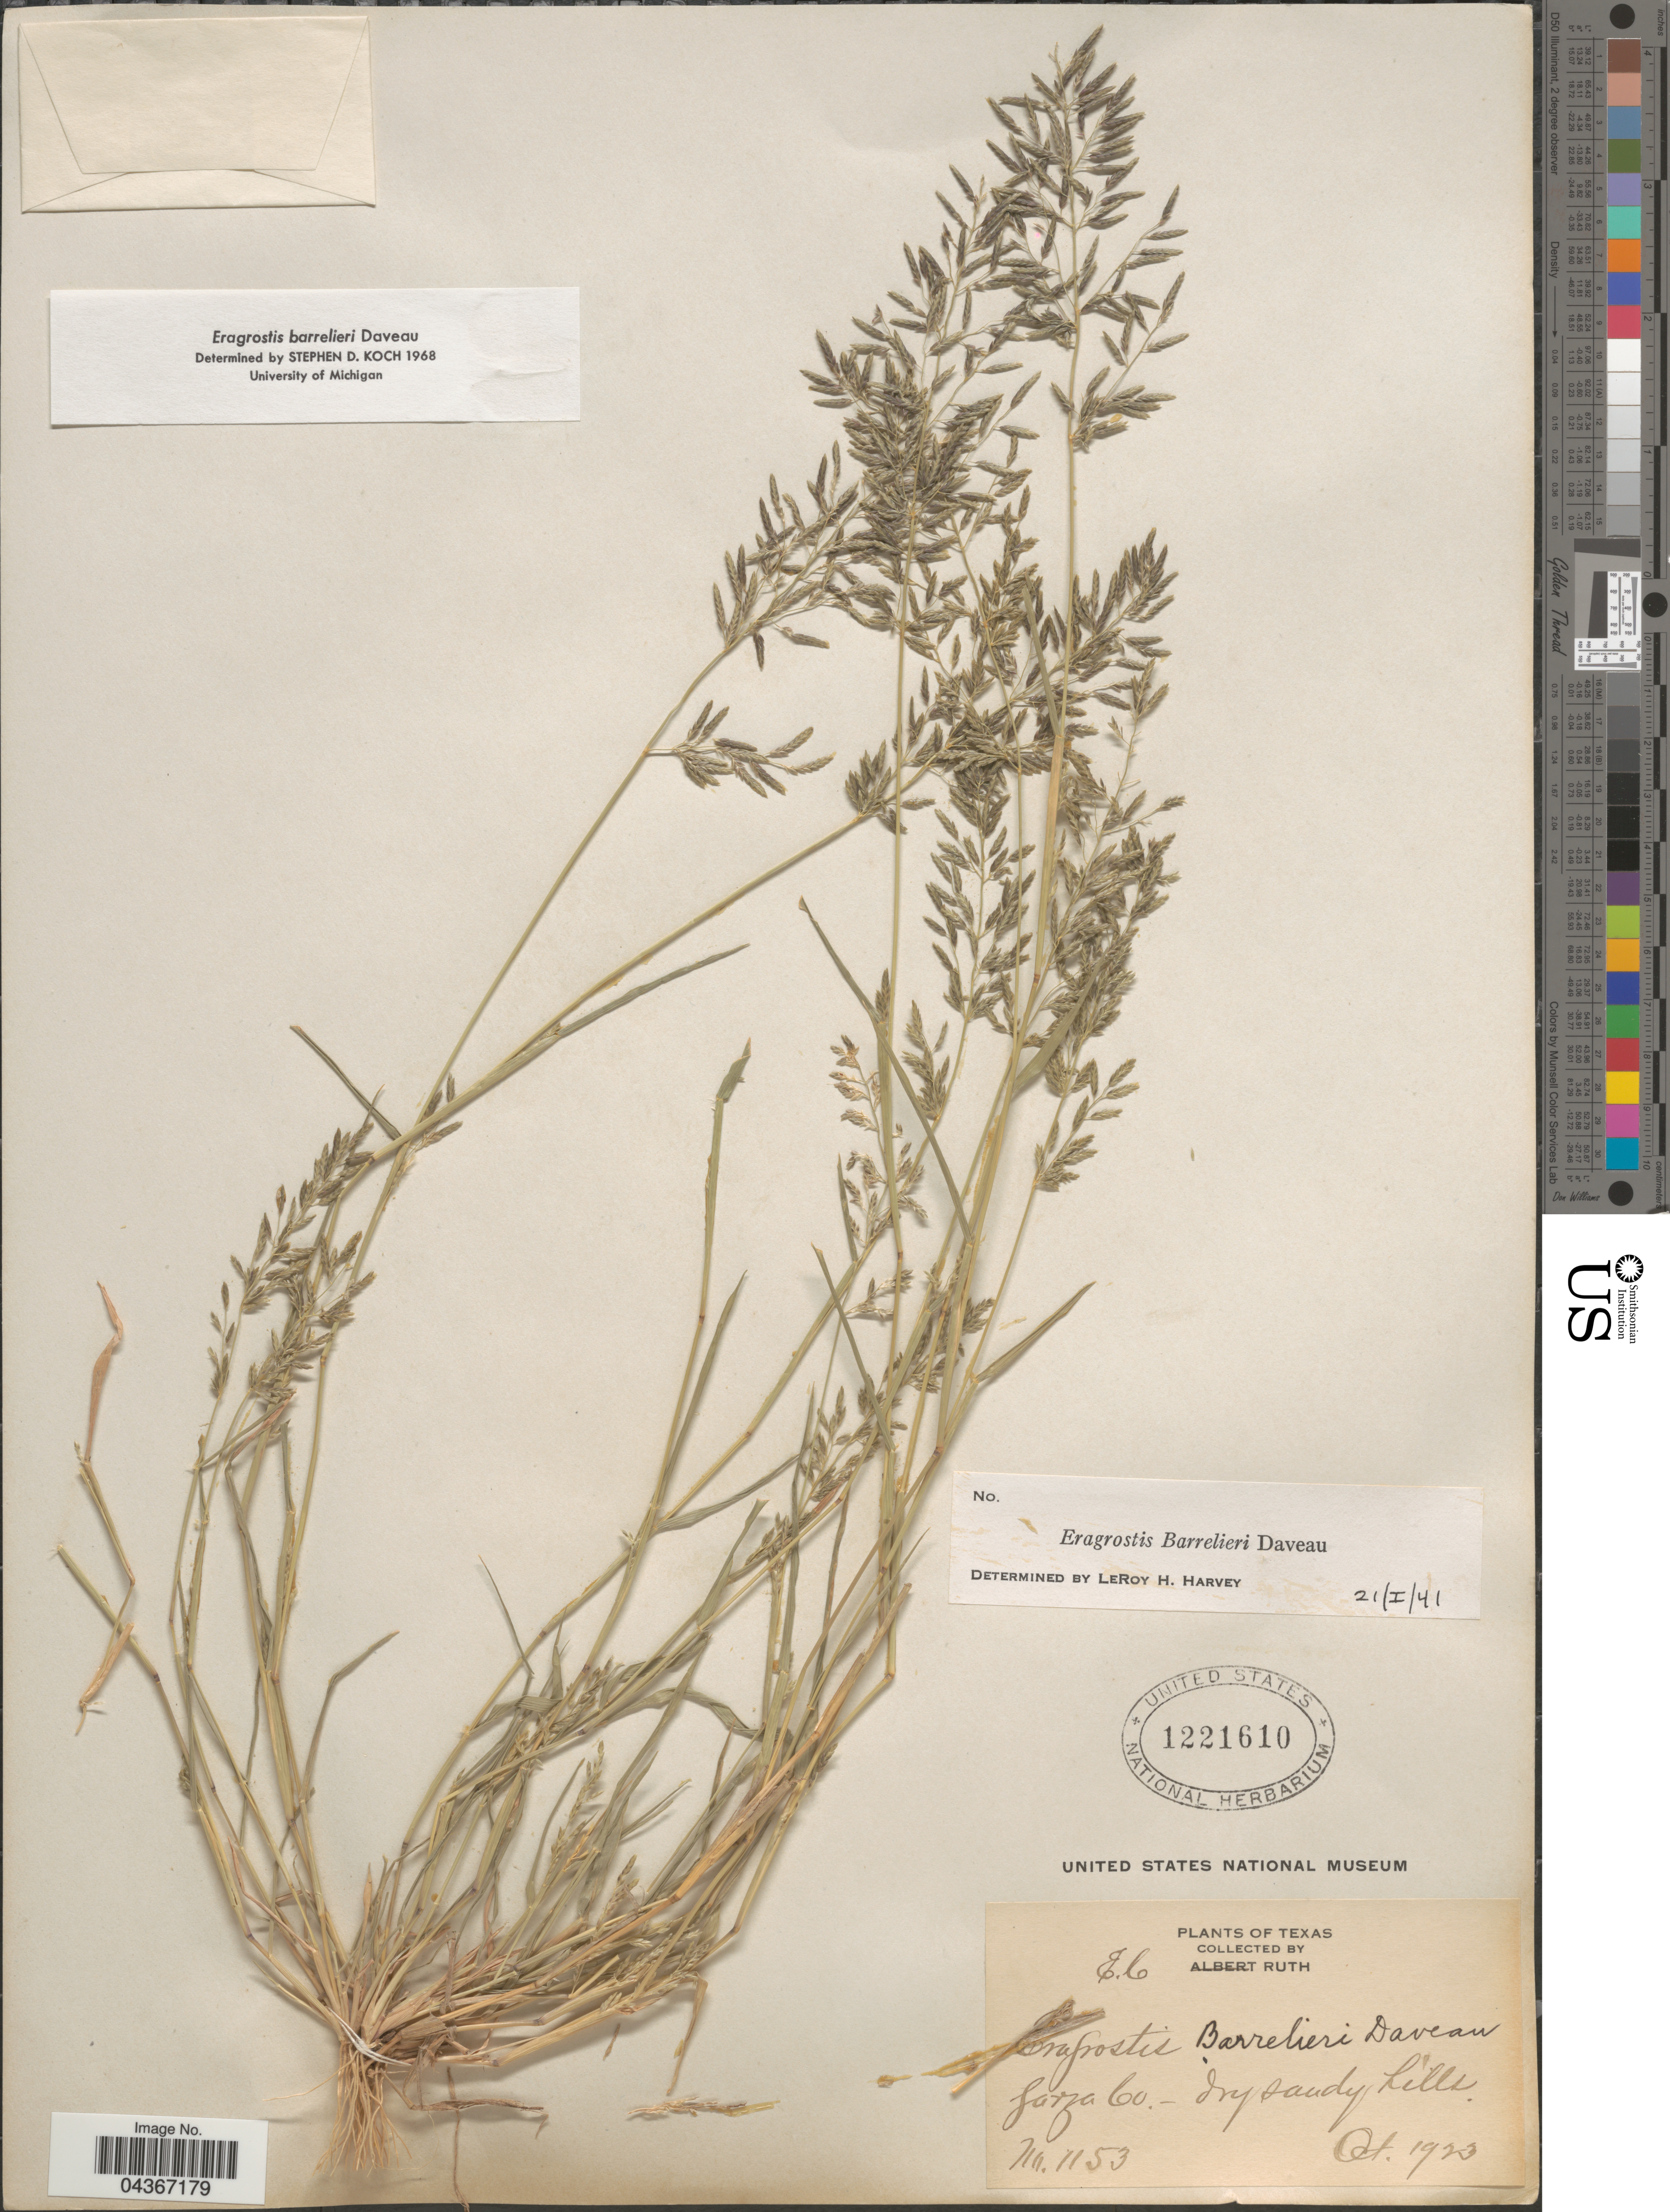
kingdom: Plantae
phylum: Tracheophyta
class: Liliopsida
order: Poales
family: Poaceae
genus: Eragrostis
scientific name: Eragrostis barrelieri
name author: Daveau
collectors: E. Ruth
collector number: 1153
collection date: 1923-10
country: United States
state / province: Texas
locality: Garza Co.- In sandy hills.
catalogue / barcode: US 1221610